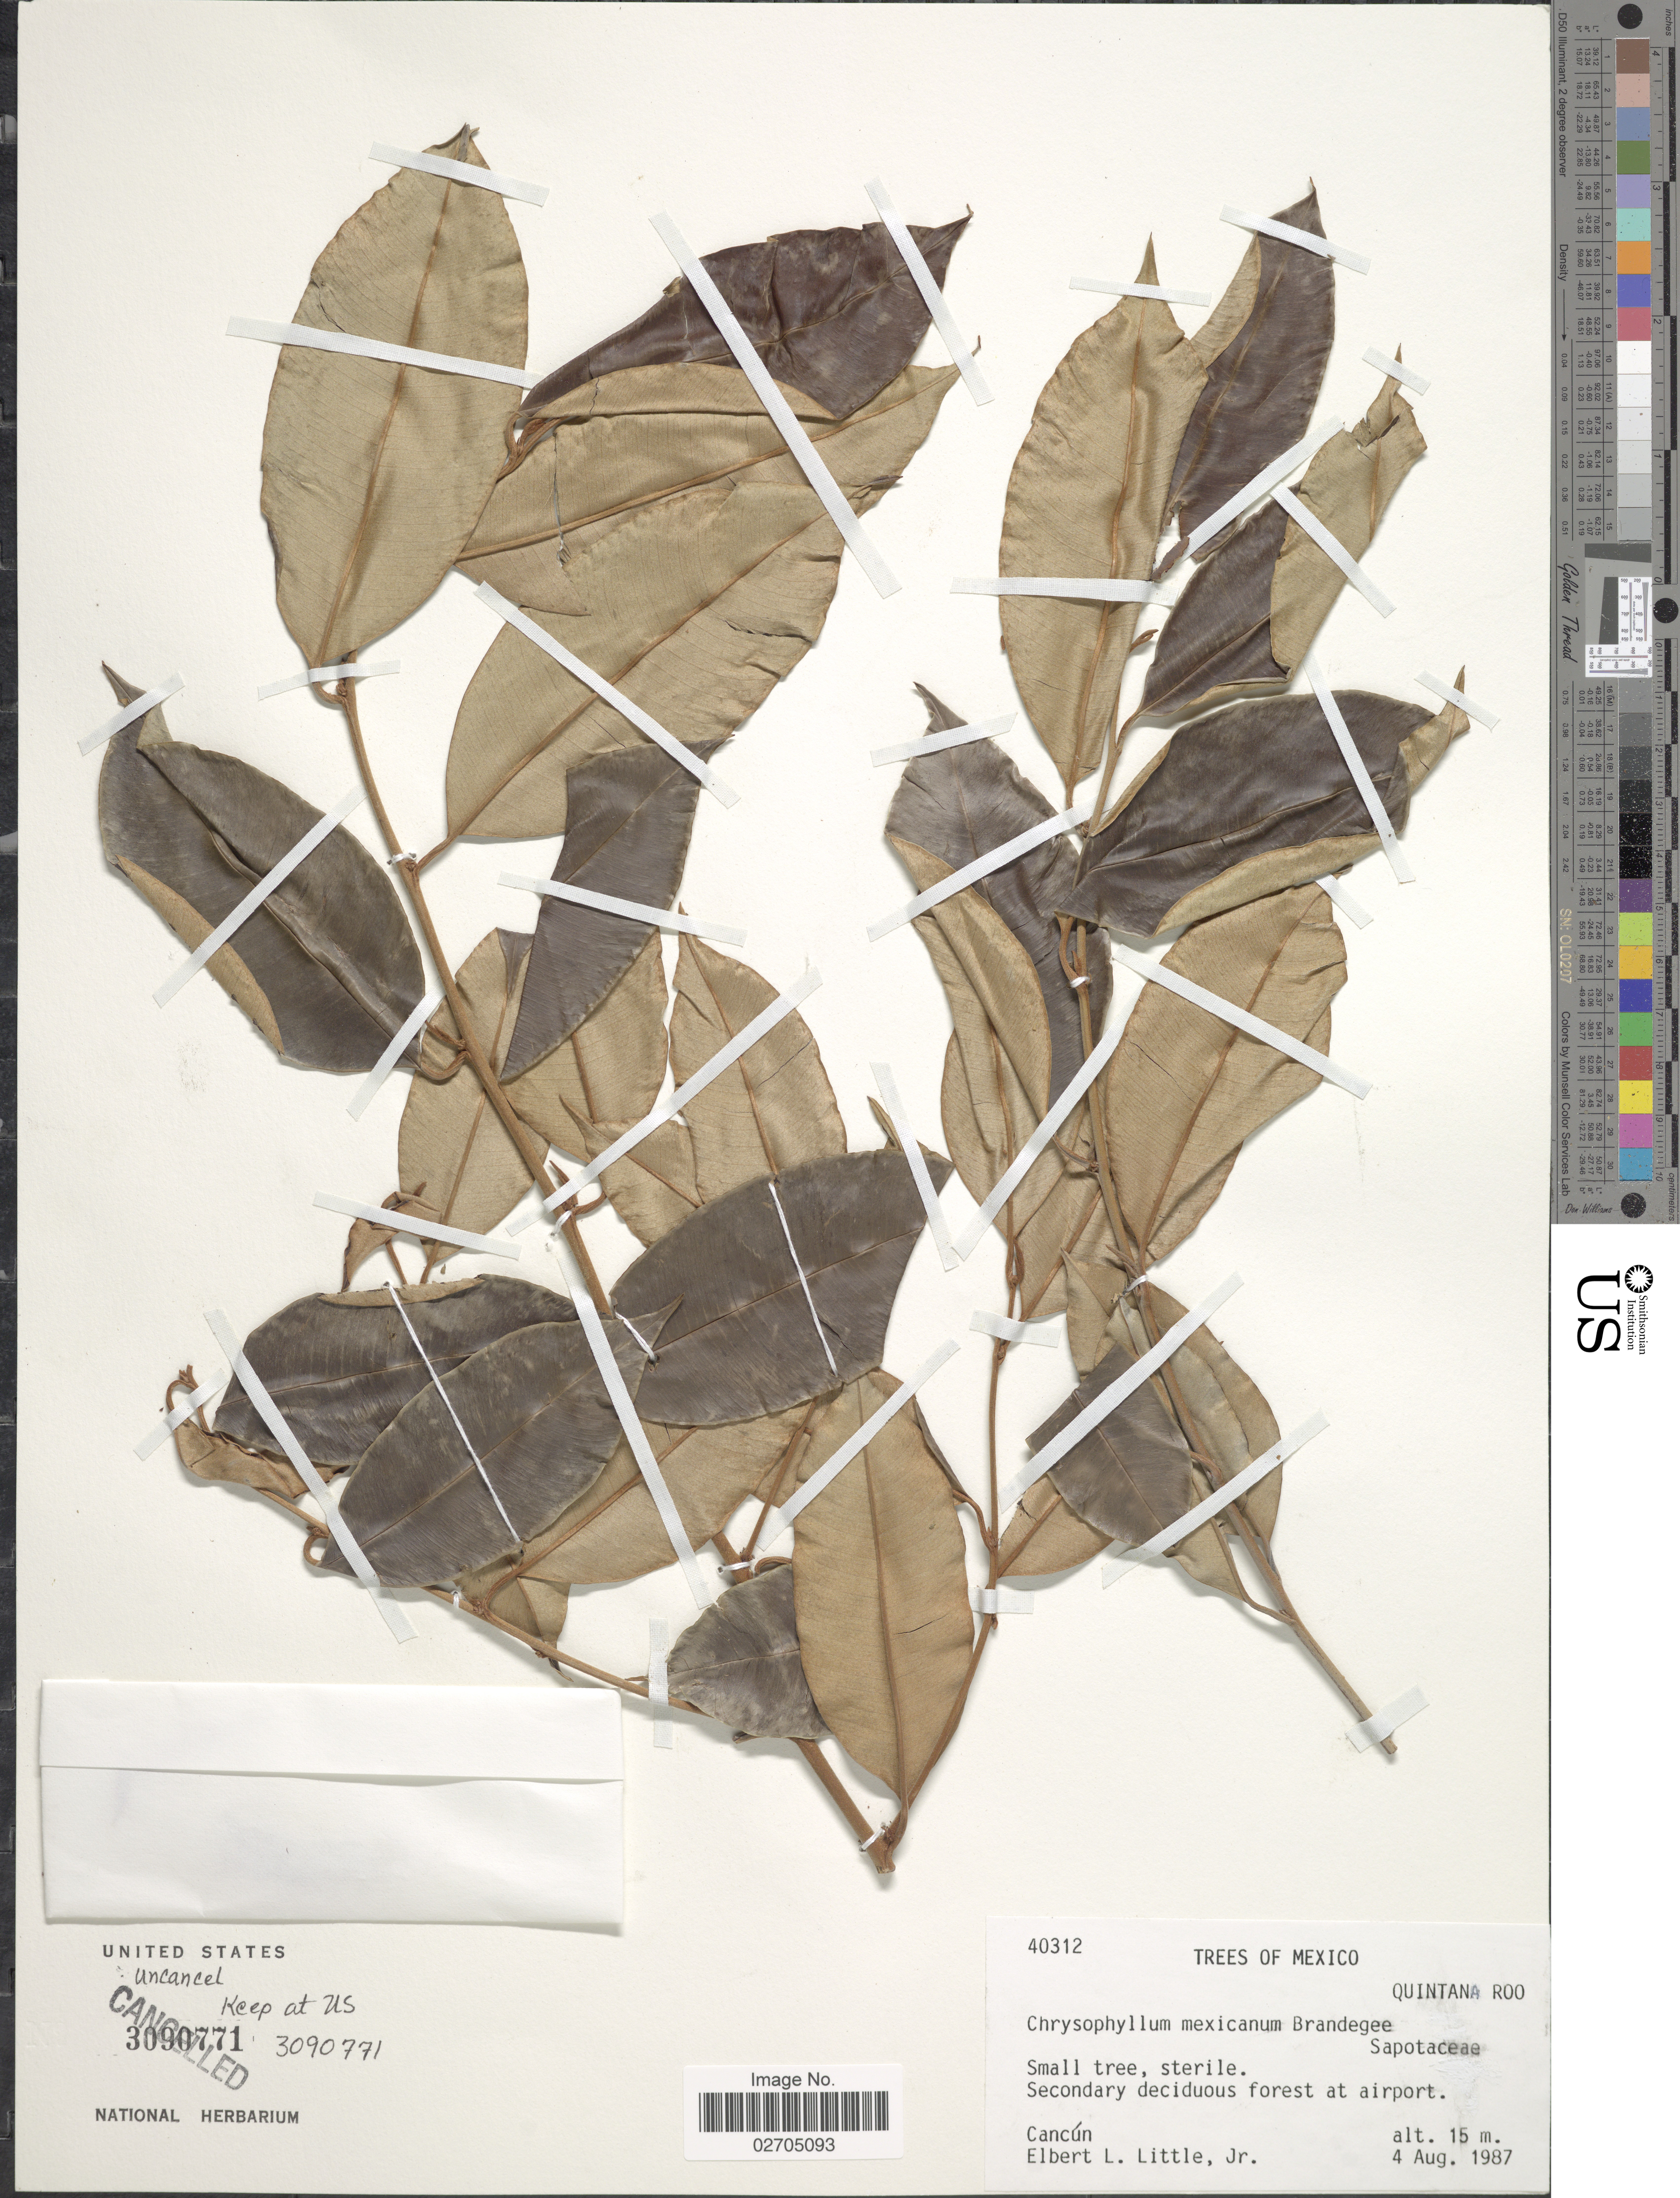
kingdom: Plantae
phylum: Tracheophyta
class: Magnoliopsida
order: Ericales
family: Sapotaceae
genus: Chrysophyllum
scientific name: Chrysophyllum mexicanum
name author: Brandegee ex Standl.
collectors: E. L. Little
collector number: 40312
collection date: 1987-08-04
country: Mexico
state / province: Quintana Roo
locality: Secondary deciduous forest at airport, Cancun.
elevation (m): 15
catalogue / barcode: US 3090771